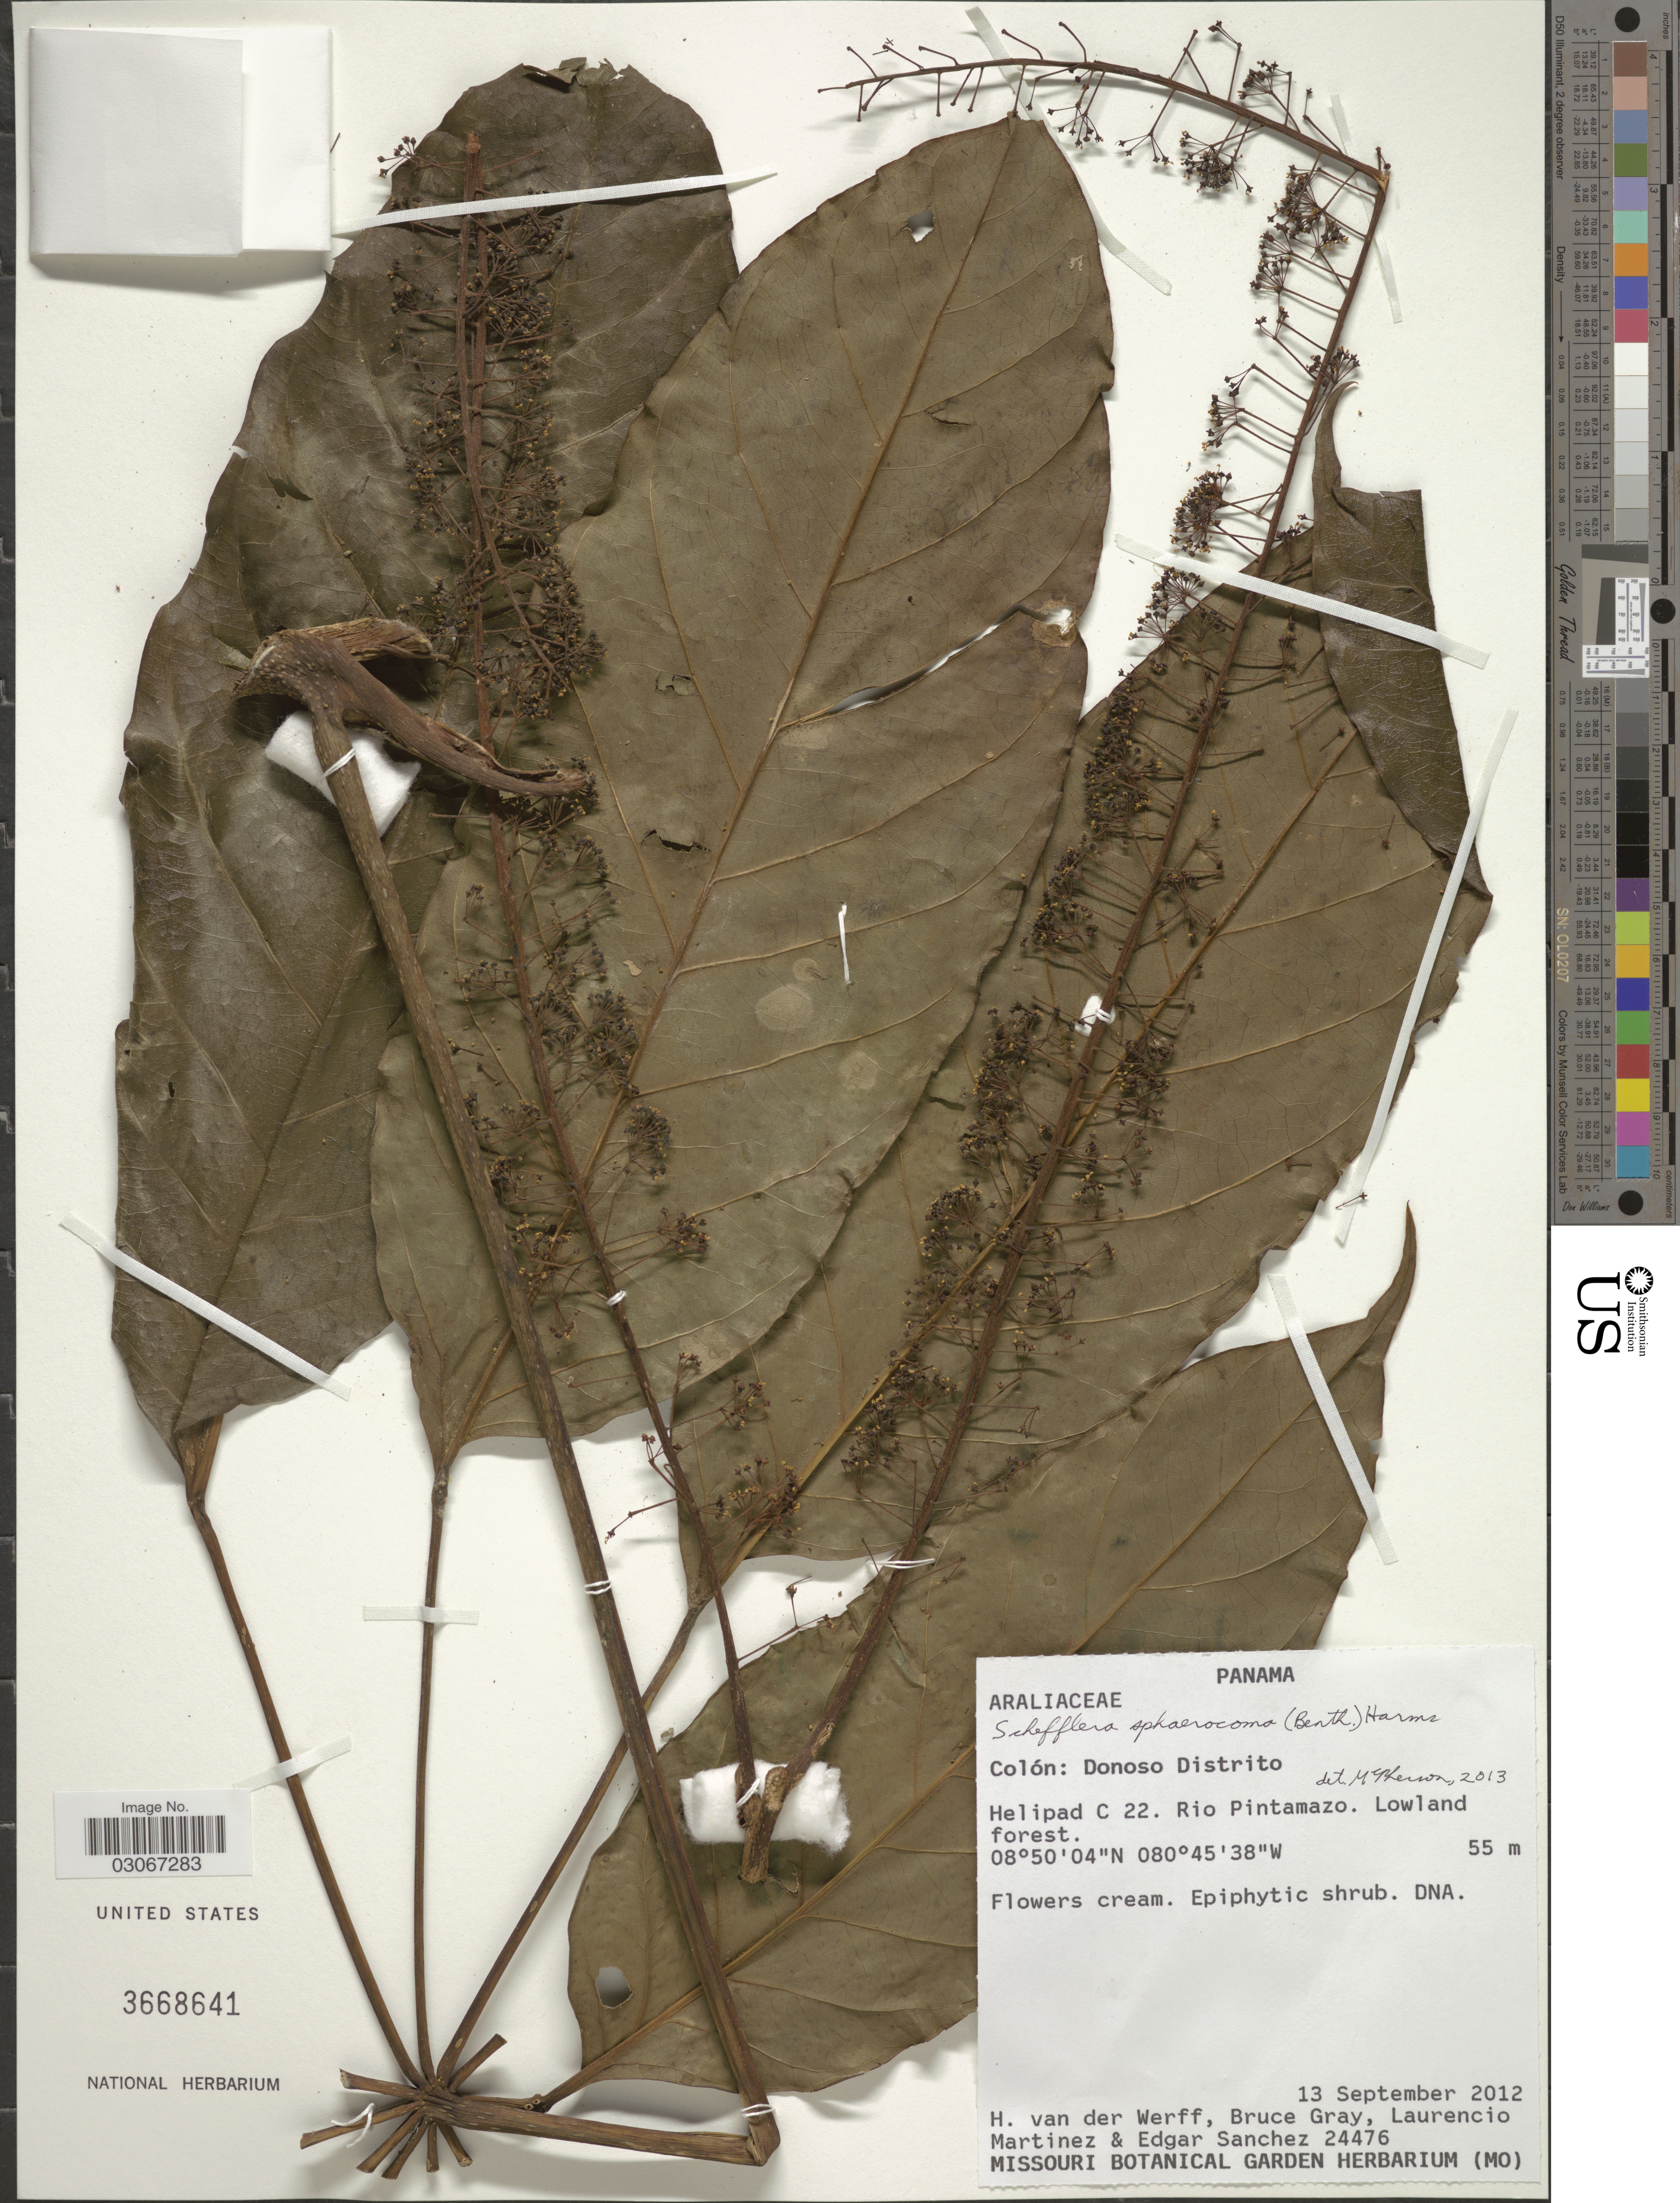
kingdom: Plantae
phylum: Tracheophyta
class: Magnoliopsida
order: Apiales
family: Araliaceae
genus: Schefflera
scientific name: Schefflera sphaerocoma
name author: (Benth.) Harms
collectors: H. van der Werff, B. Gray, L. Martinez & E. Sanchez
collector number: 24476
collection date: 2012-09-13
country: Panama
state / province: Colón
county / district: Donoso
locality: Donoso Distrito, Helipad C 22, Rio Pintamazo.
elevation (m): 55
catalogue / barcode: US 3668641